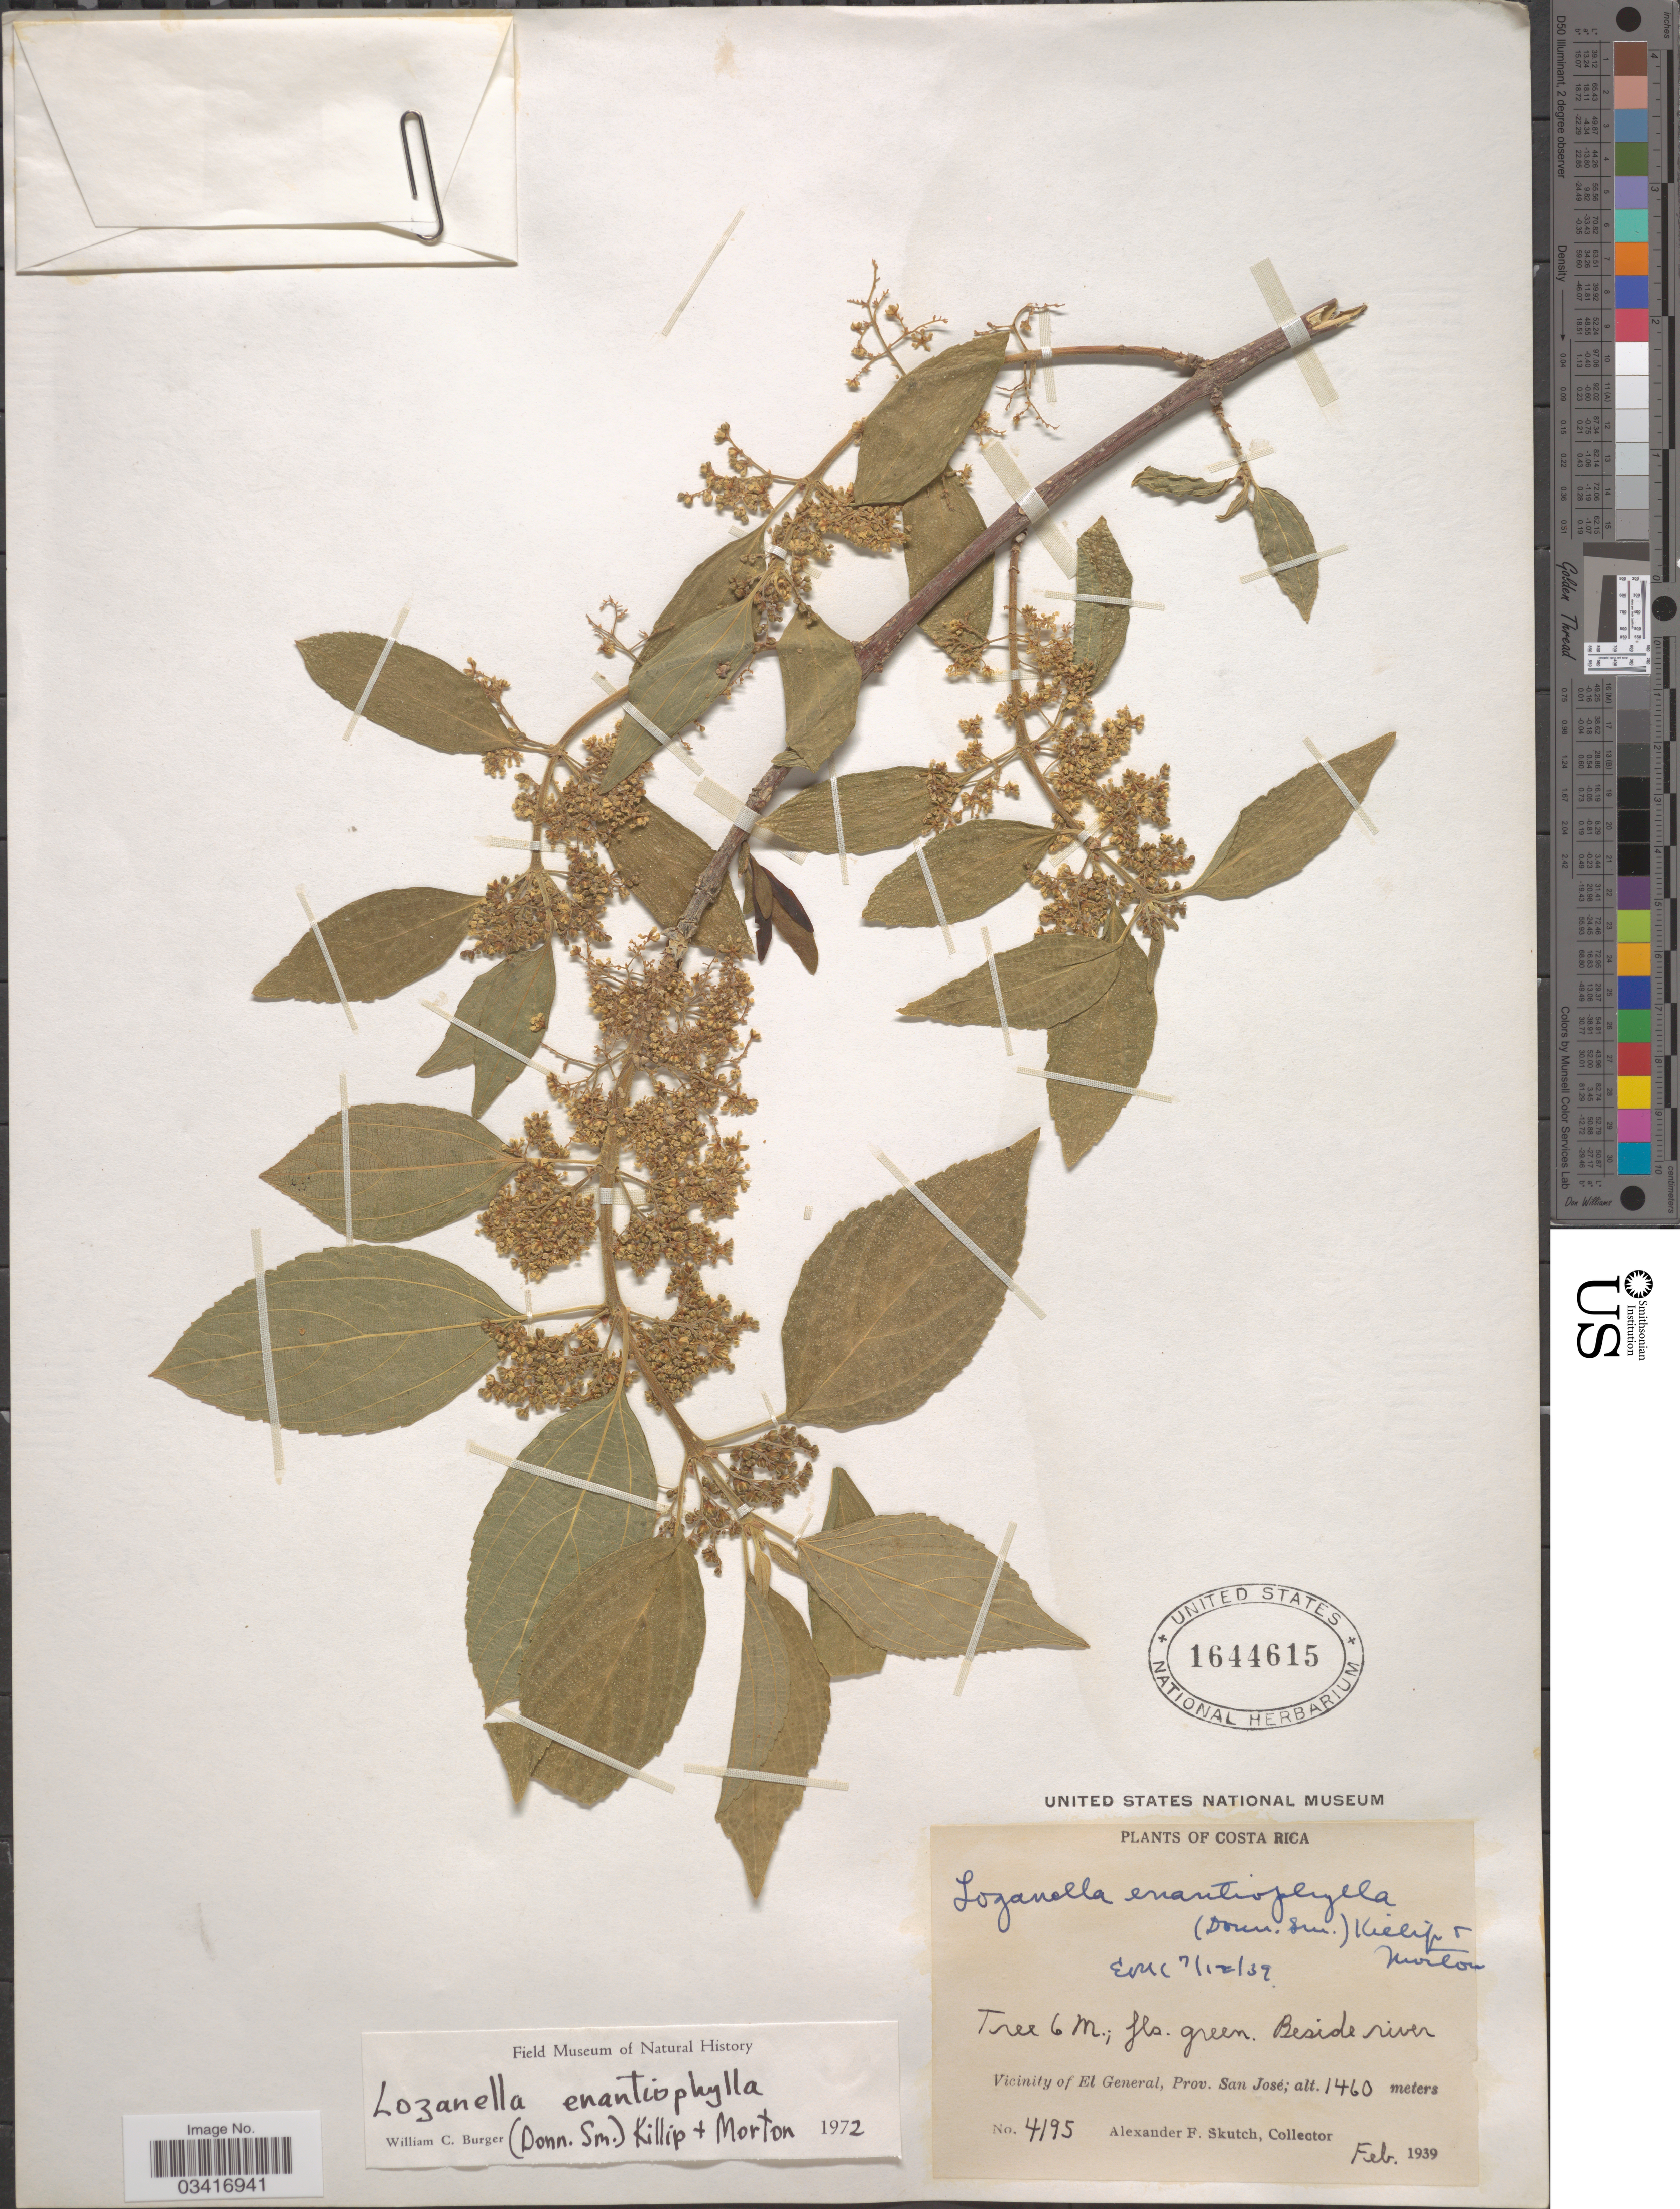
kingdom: Plantae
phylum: Tracheophyta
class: Magnoliopsida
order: Rosales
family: Cannabaceae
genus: Lozanella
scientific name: Lozanella enantiophylla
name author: (Donn. Sm.) Killip & C.V. Morton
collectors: A. F. Skutch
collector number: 4195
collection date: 1939-02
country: Costa Rica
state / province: San José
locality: Vicinity of El General.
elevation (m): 1460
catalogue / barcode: US 1644615